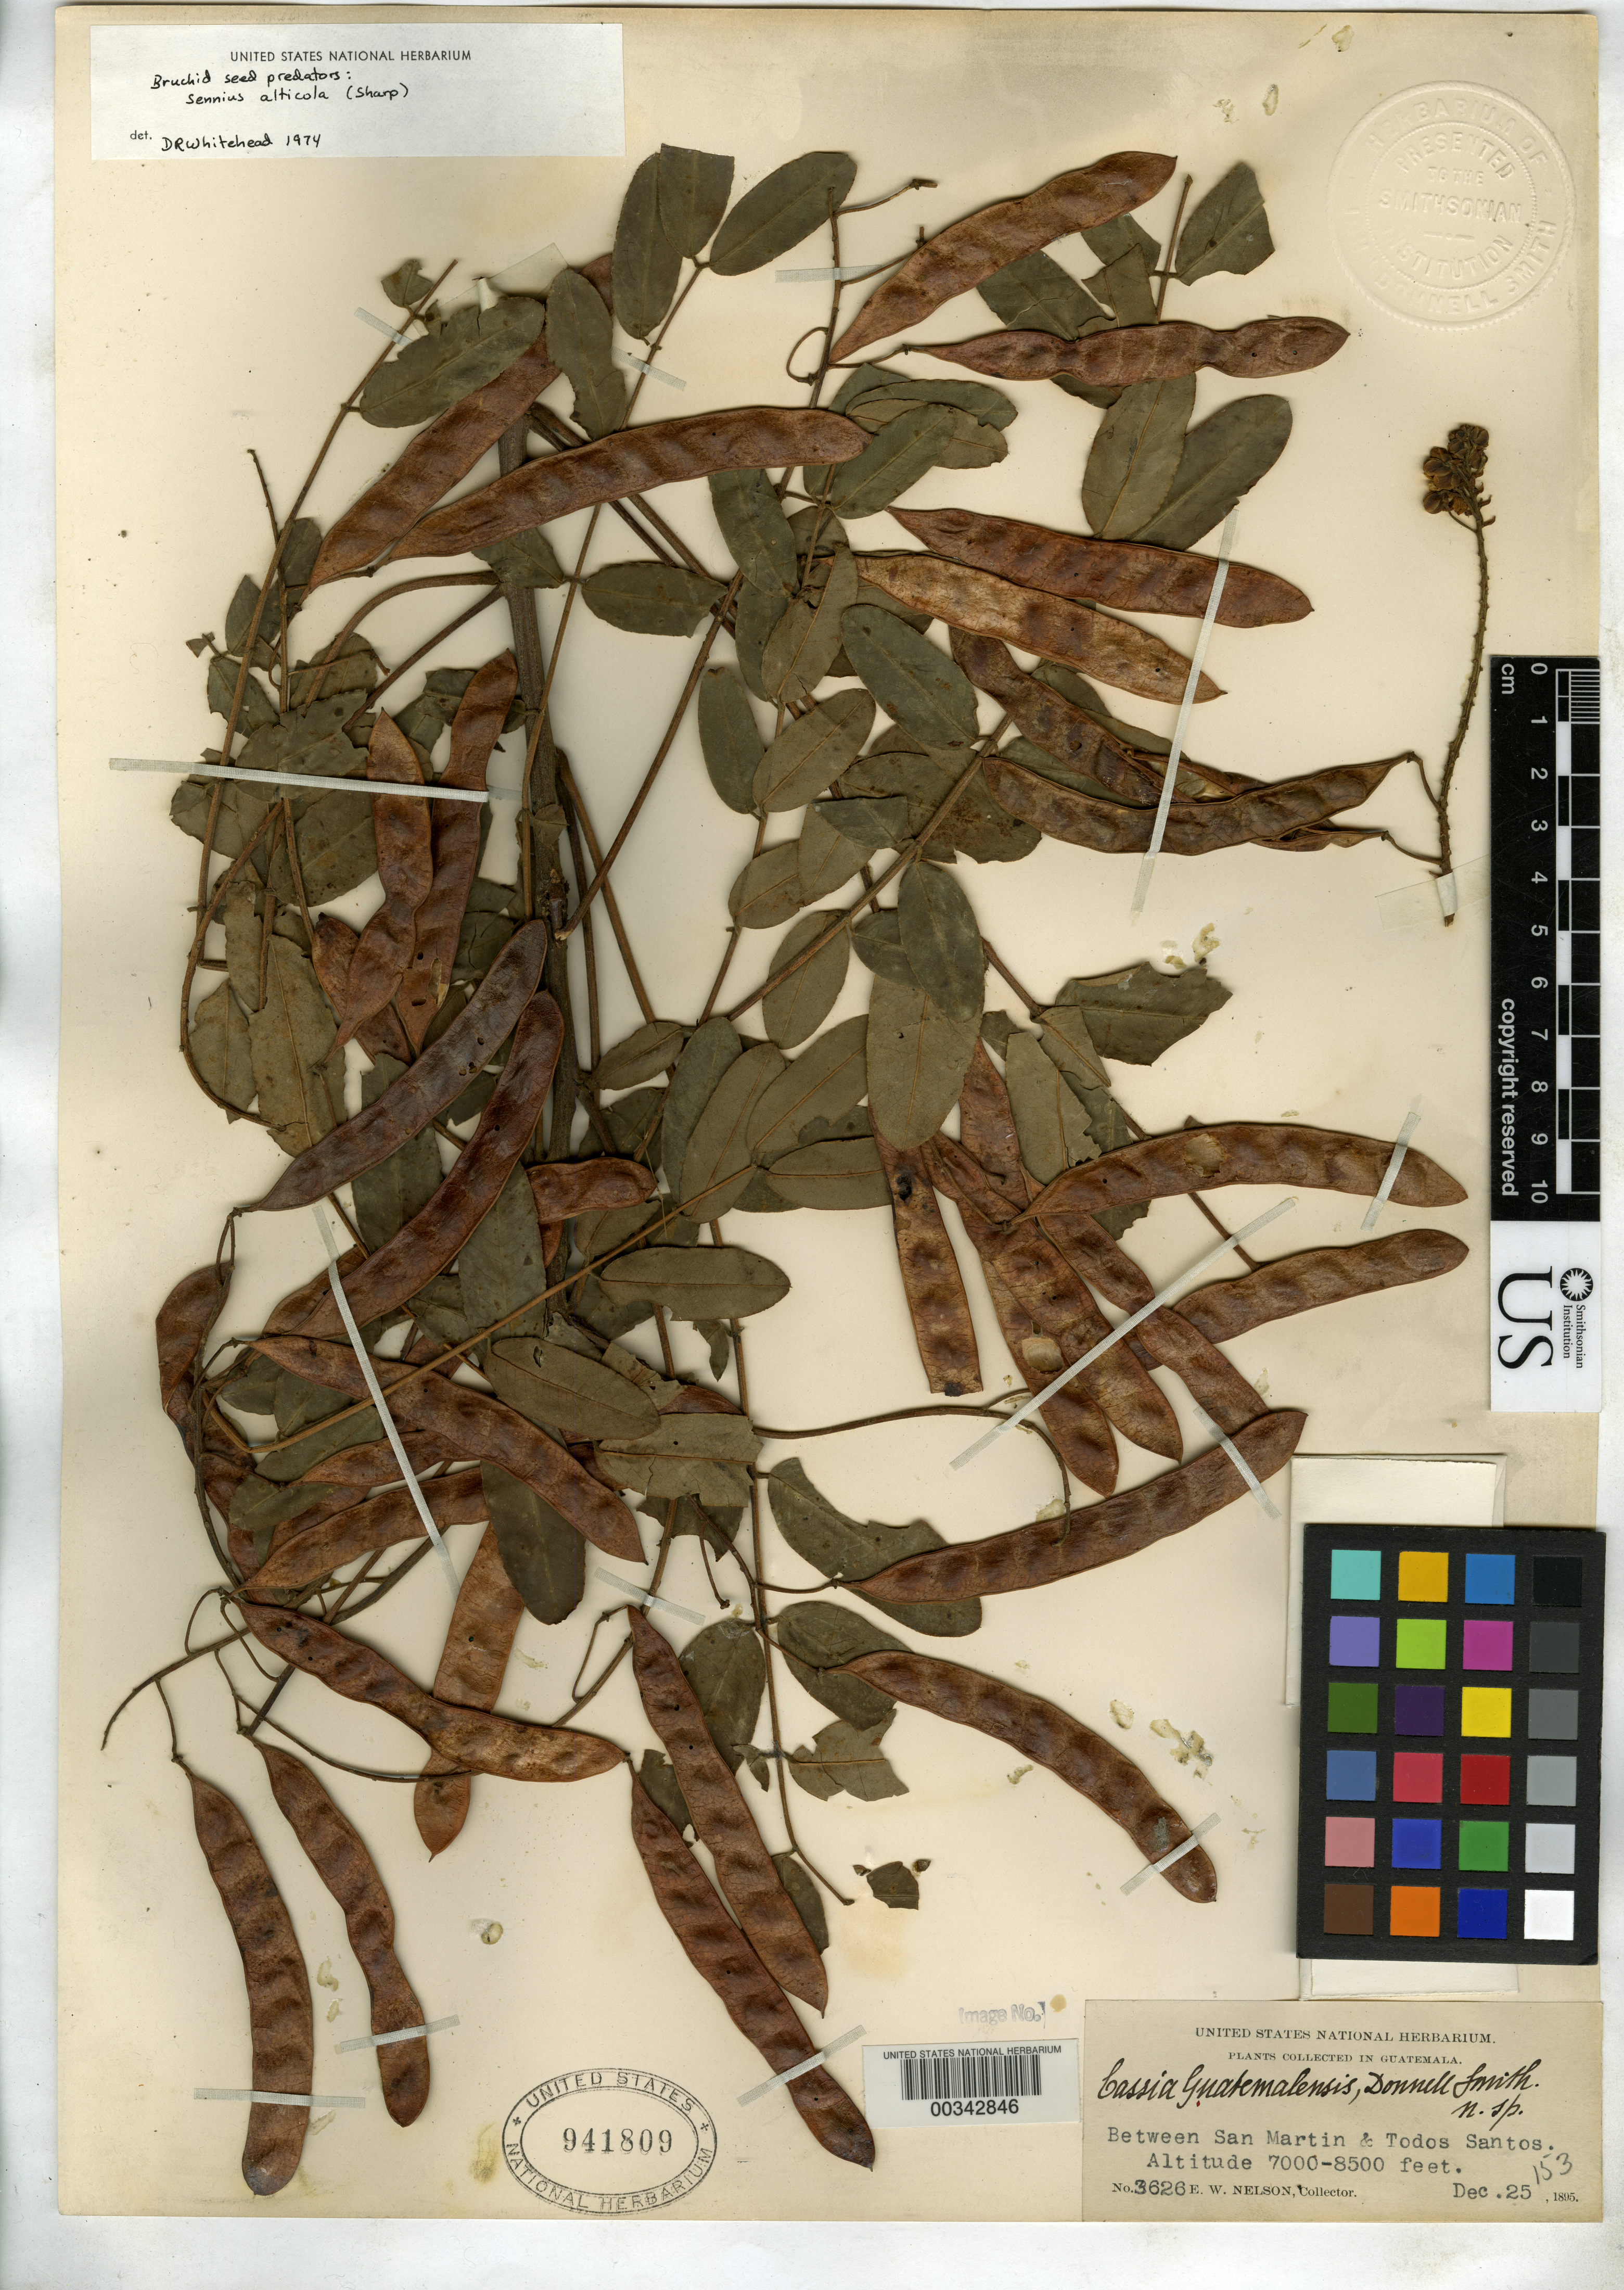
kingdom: Plantae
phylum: Tracheophyta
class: Magnoliopsida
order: Fabales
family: Fabaceae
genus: Cassia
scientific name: Cassia guatemalensis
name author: Donn. Sm.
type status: Syntype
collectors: E. W. Nelson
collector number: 3626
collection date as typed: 25 Dec 1895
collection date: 1895-12-25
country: Guatemala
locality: Between San Martin and todos santos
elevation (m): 2134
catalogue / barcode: US 941809